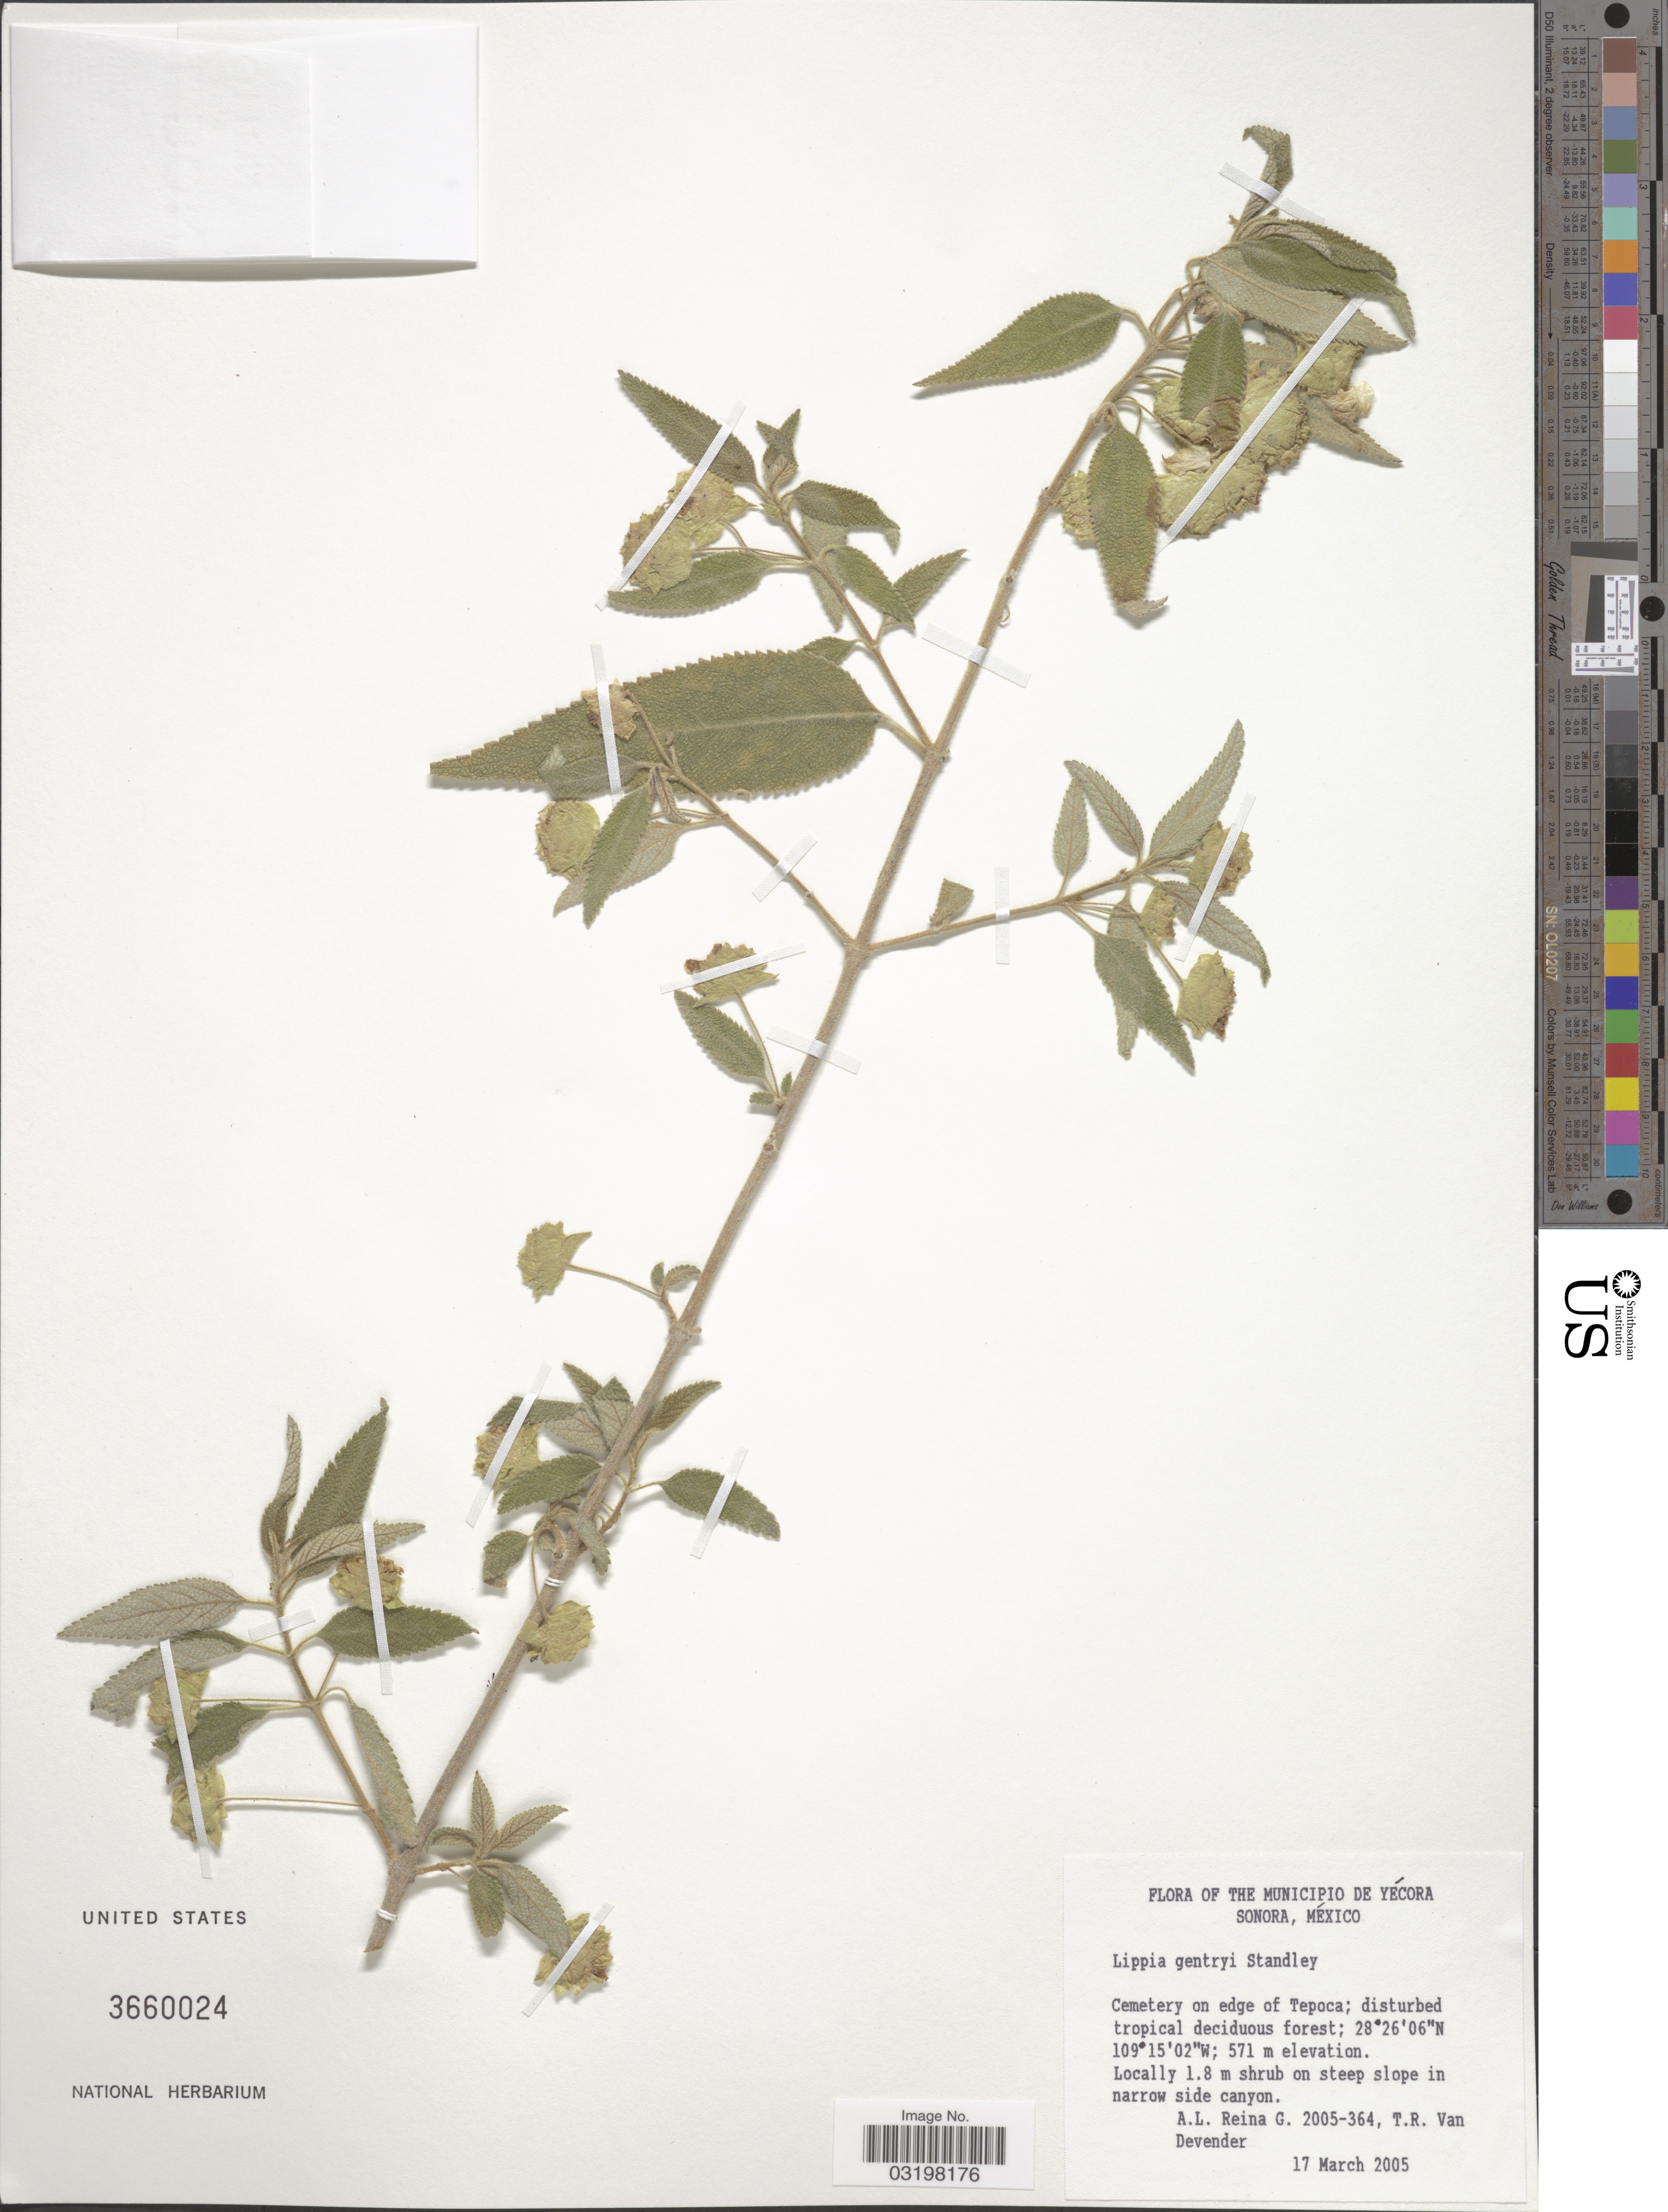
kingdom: Plantae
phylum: Tracheophyta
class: Magnoliopsida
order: Lamiales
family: Verbenaceae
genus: Lippia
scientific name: Lippia gentryi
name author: Standl.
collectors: A. L. Reina G. & T. R. Van Devender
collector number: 2005-364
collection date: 2005-03-17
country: Mexico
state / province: Sonora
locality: Municipio de Yécora. Sonora. Cemetry on edge of Tepoca.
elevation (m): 571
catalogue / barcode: US 3660024